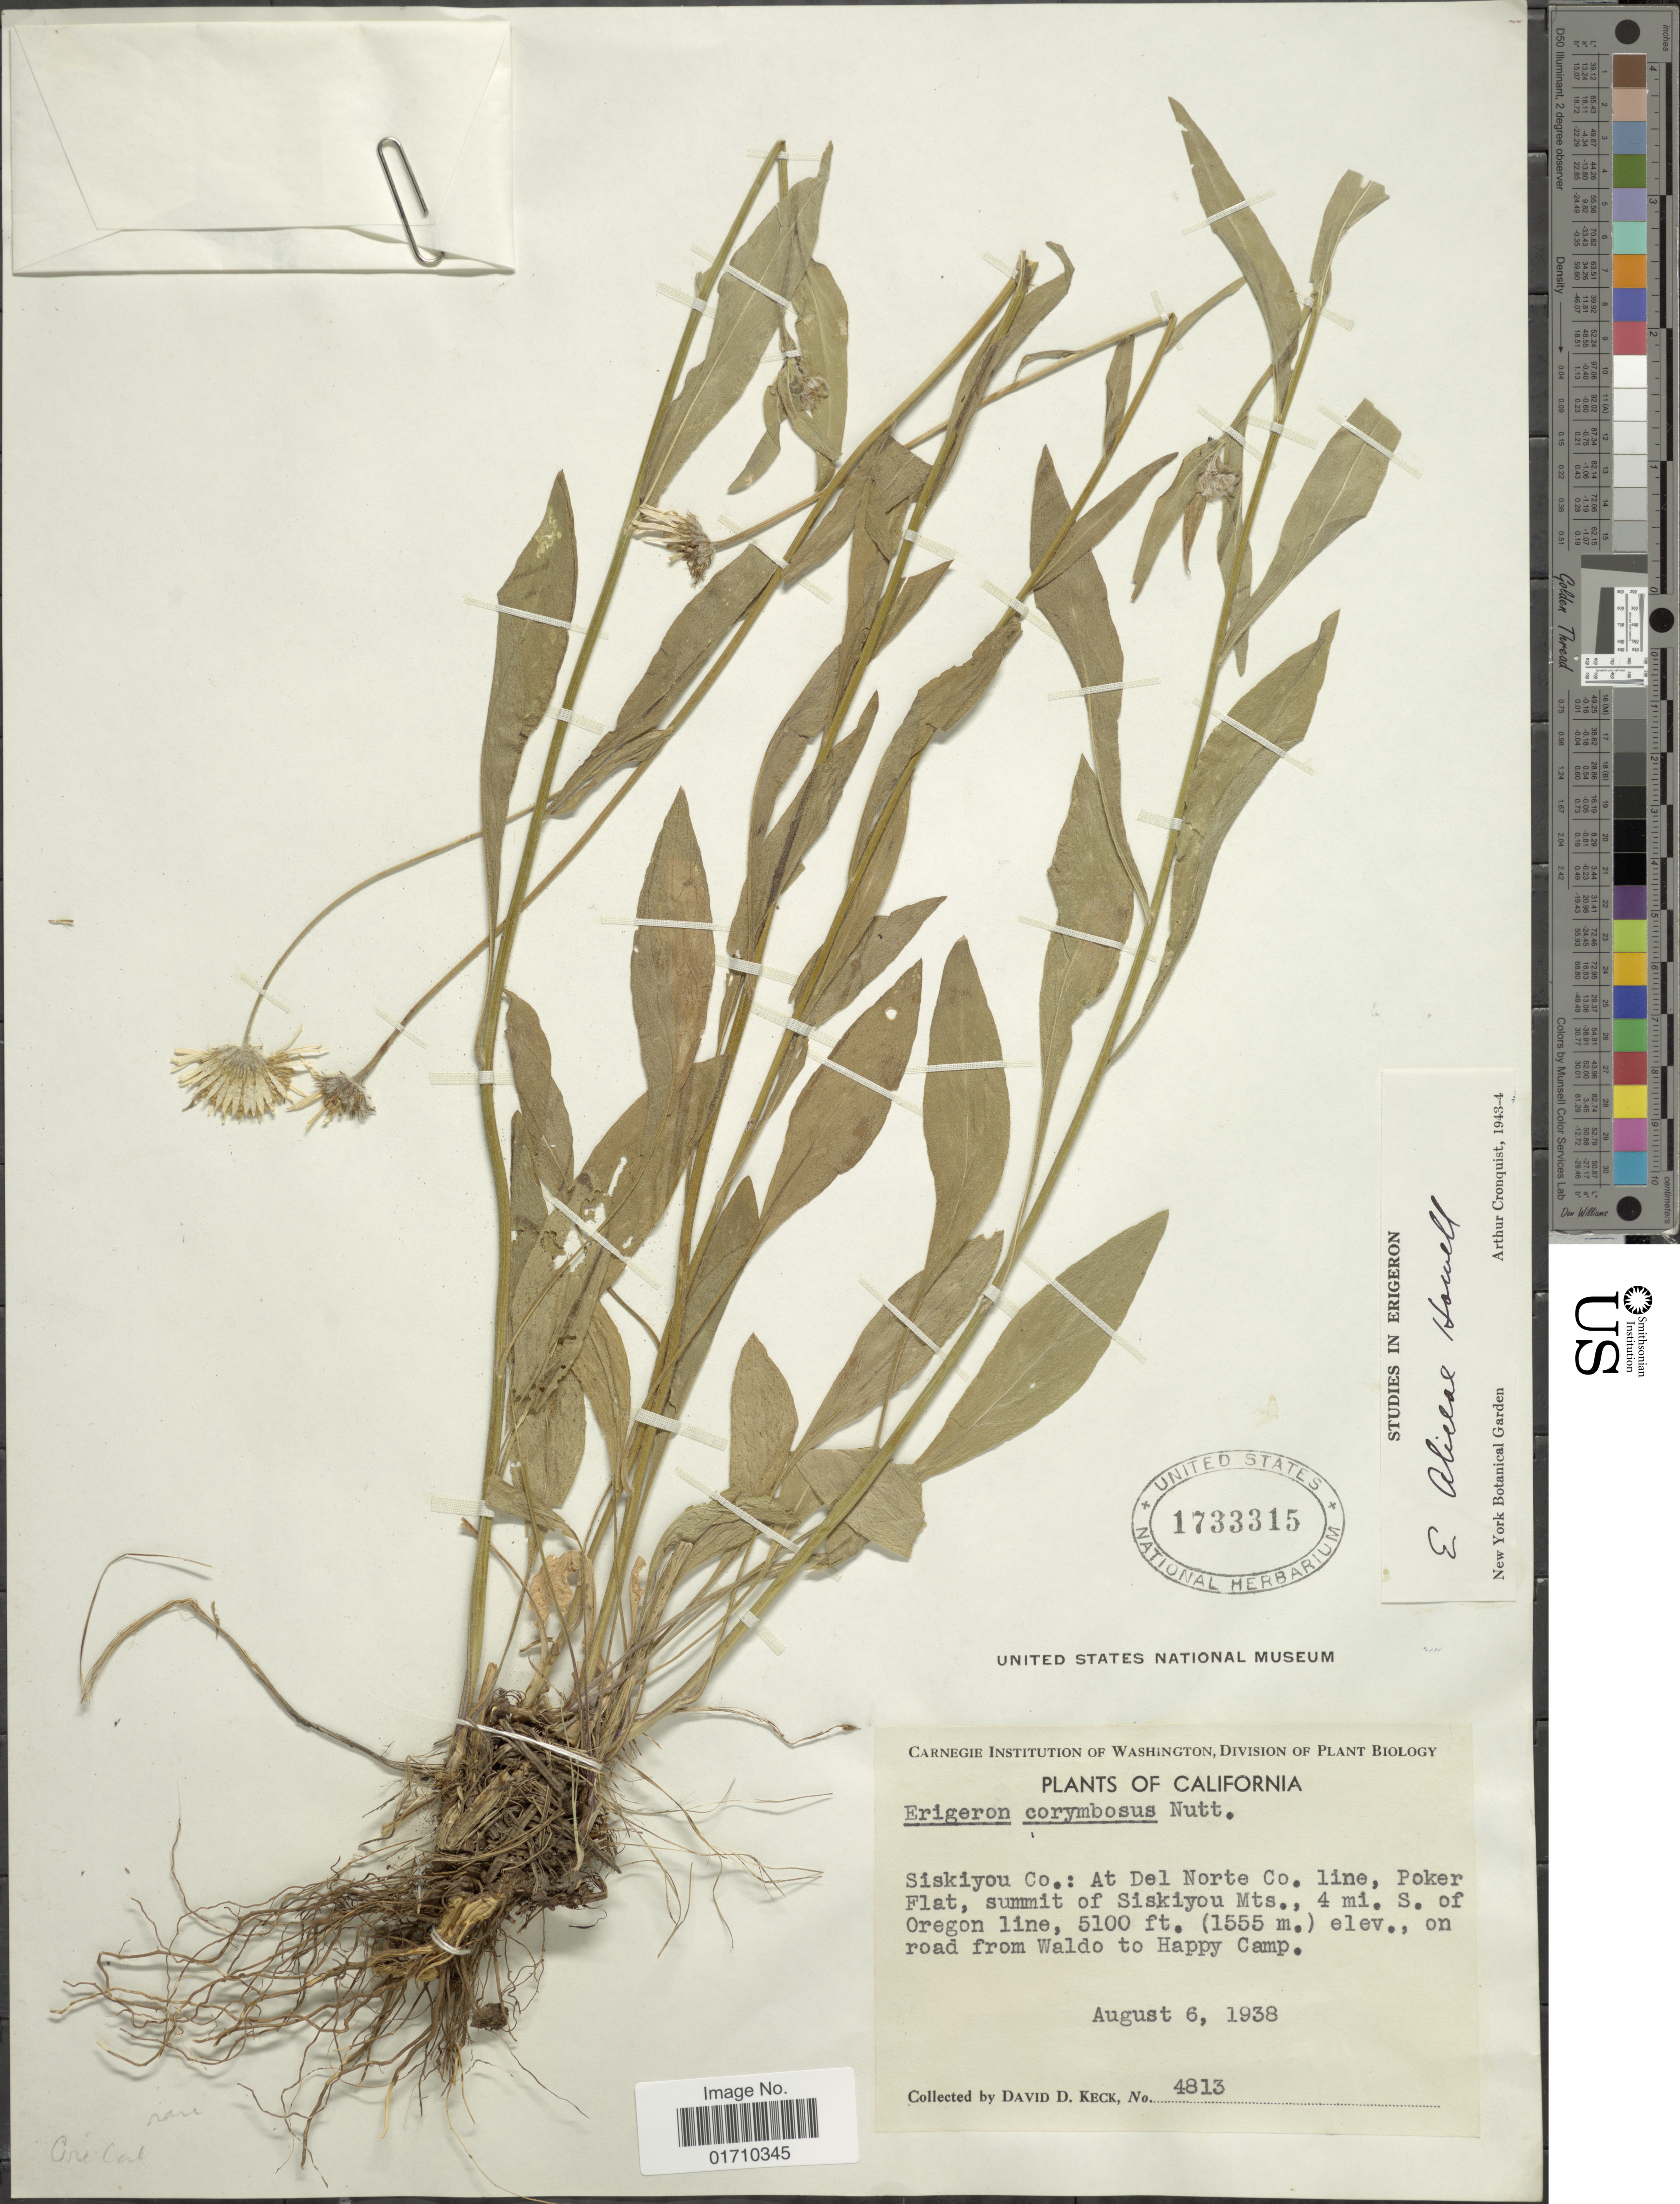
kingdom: Plantae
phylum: Tracheophyta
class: Magnoliopsida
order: Asterales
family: Asteraceae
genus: Erigeron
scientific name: Erigeron aliceae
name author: Howell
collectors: D. D. Keck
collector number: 4813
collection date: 1938-08-06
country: United States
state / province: California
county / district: Siskiyou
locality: Siskiyou Co.: At Del Norte Co. line. Poker Flat, summit of Siskiyou Mts., 4 mi. S. of Oregon line., on road from Waldo to Happy Camp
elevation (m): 1554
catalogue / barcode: US 1733315